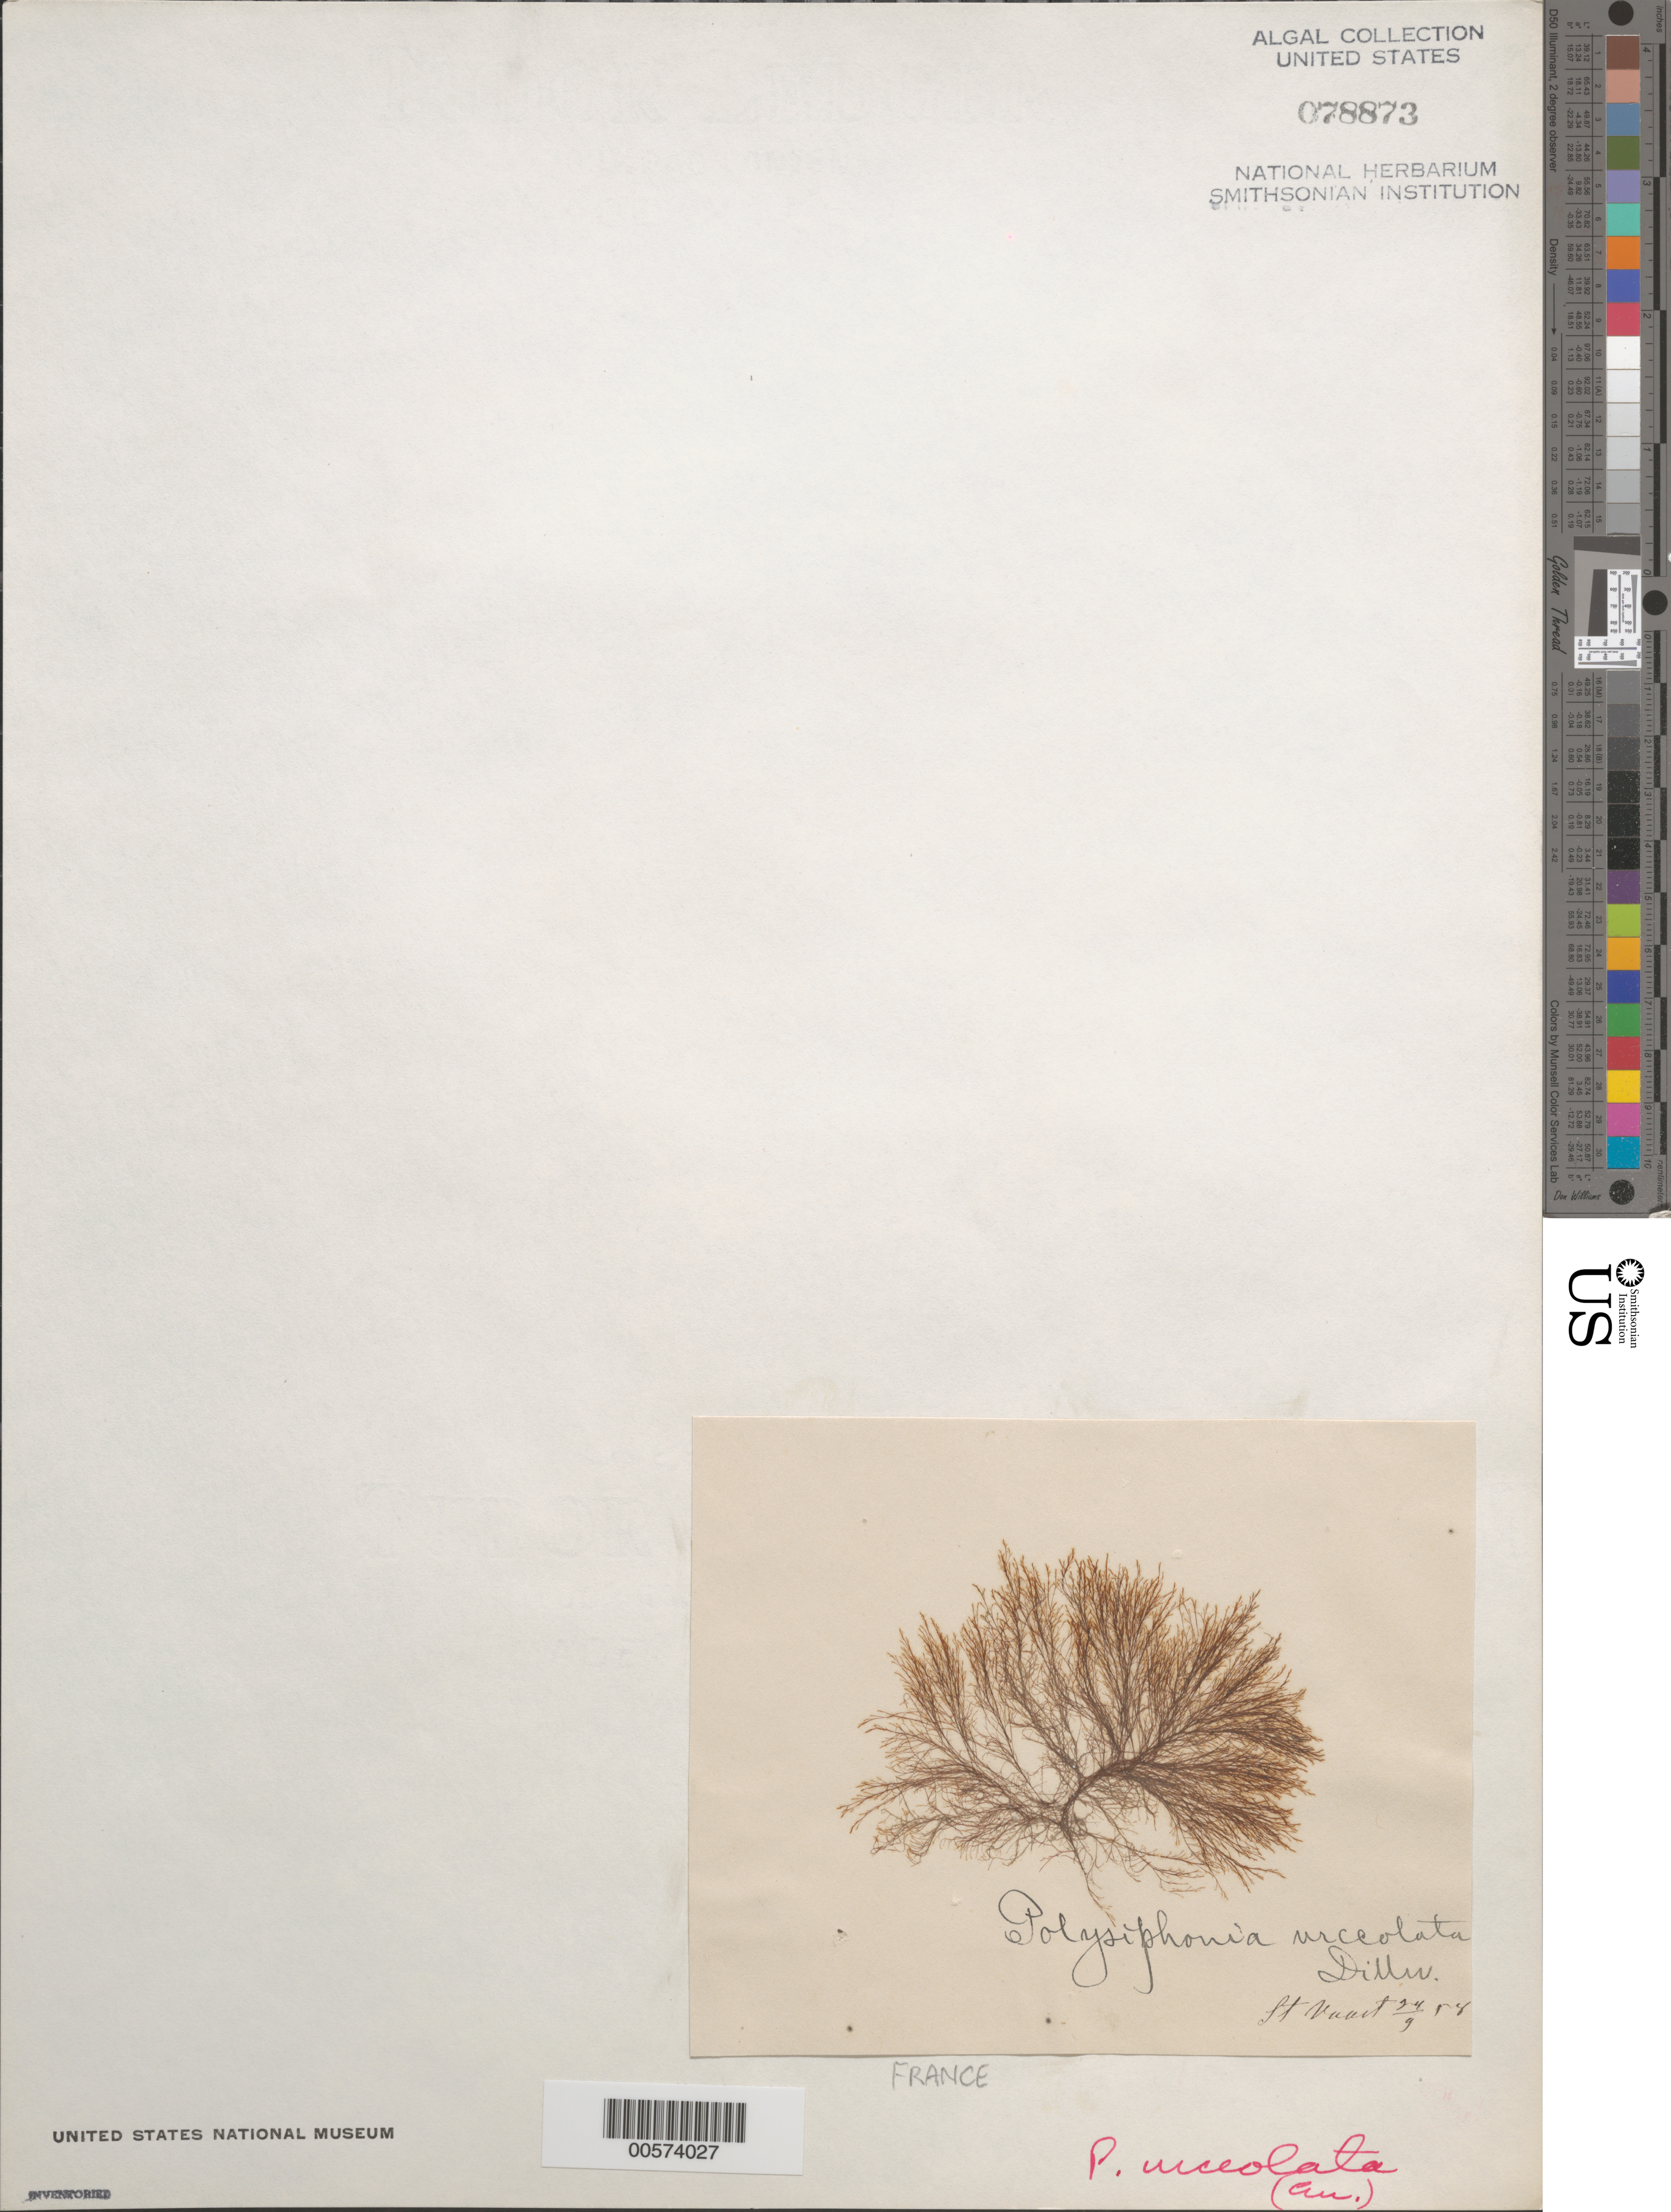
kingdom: Plantae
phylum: Rhodophyta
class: Florideophyceae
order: Ceramiales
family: Rhodomelaceae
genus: Polysiphonia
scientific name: Polysiphonia urceolata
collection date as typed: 24 Sep 1858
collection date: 1858-09-24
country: France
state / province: Normandie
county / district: Manche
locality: St. vaast-la-hougue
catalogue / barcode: US 78873